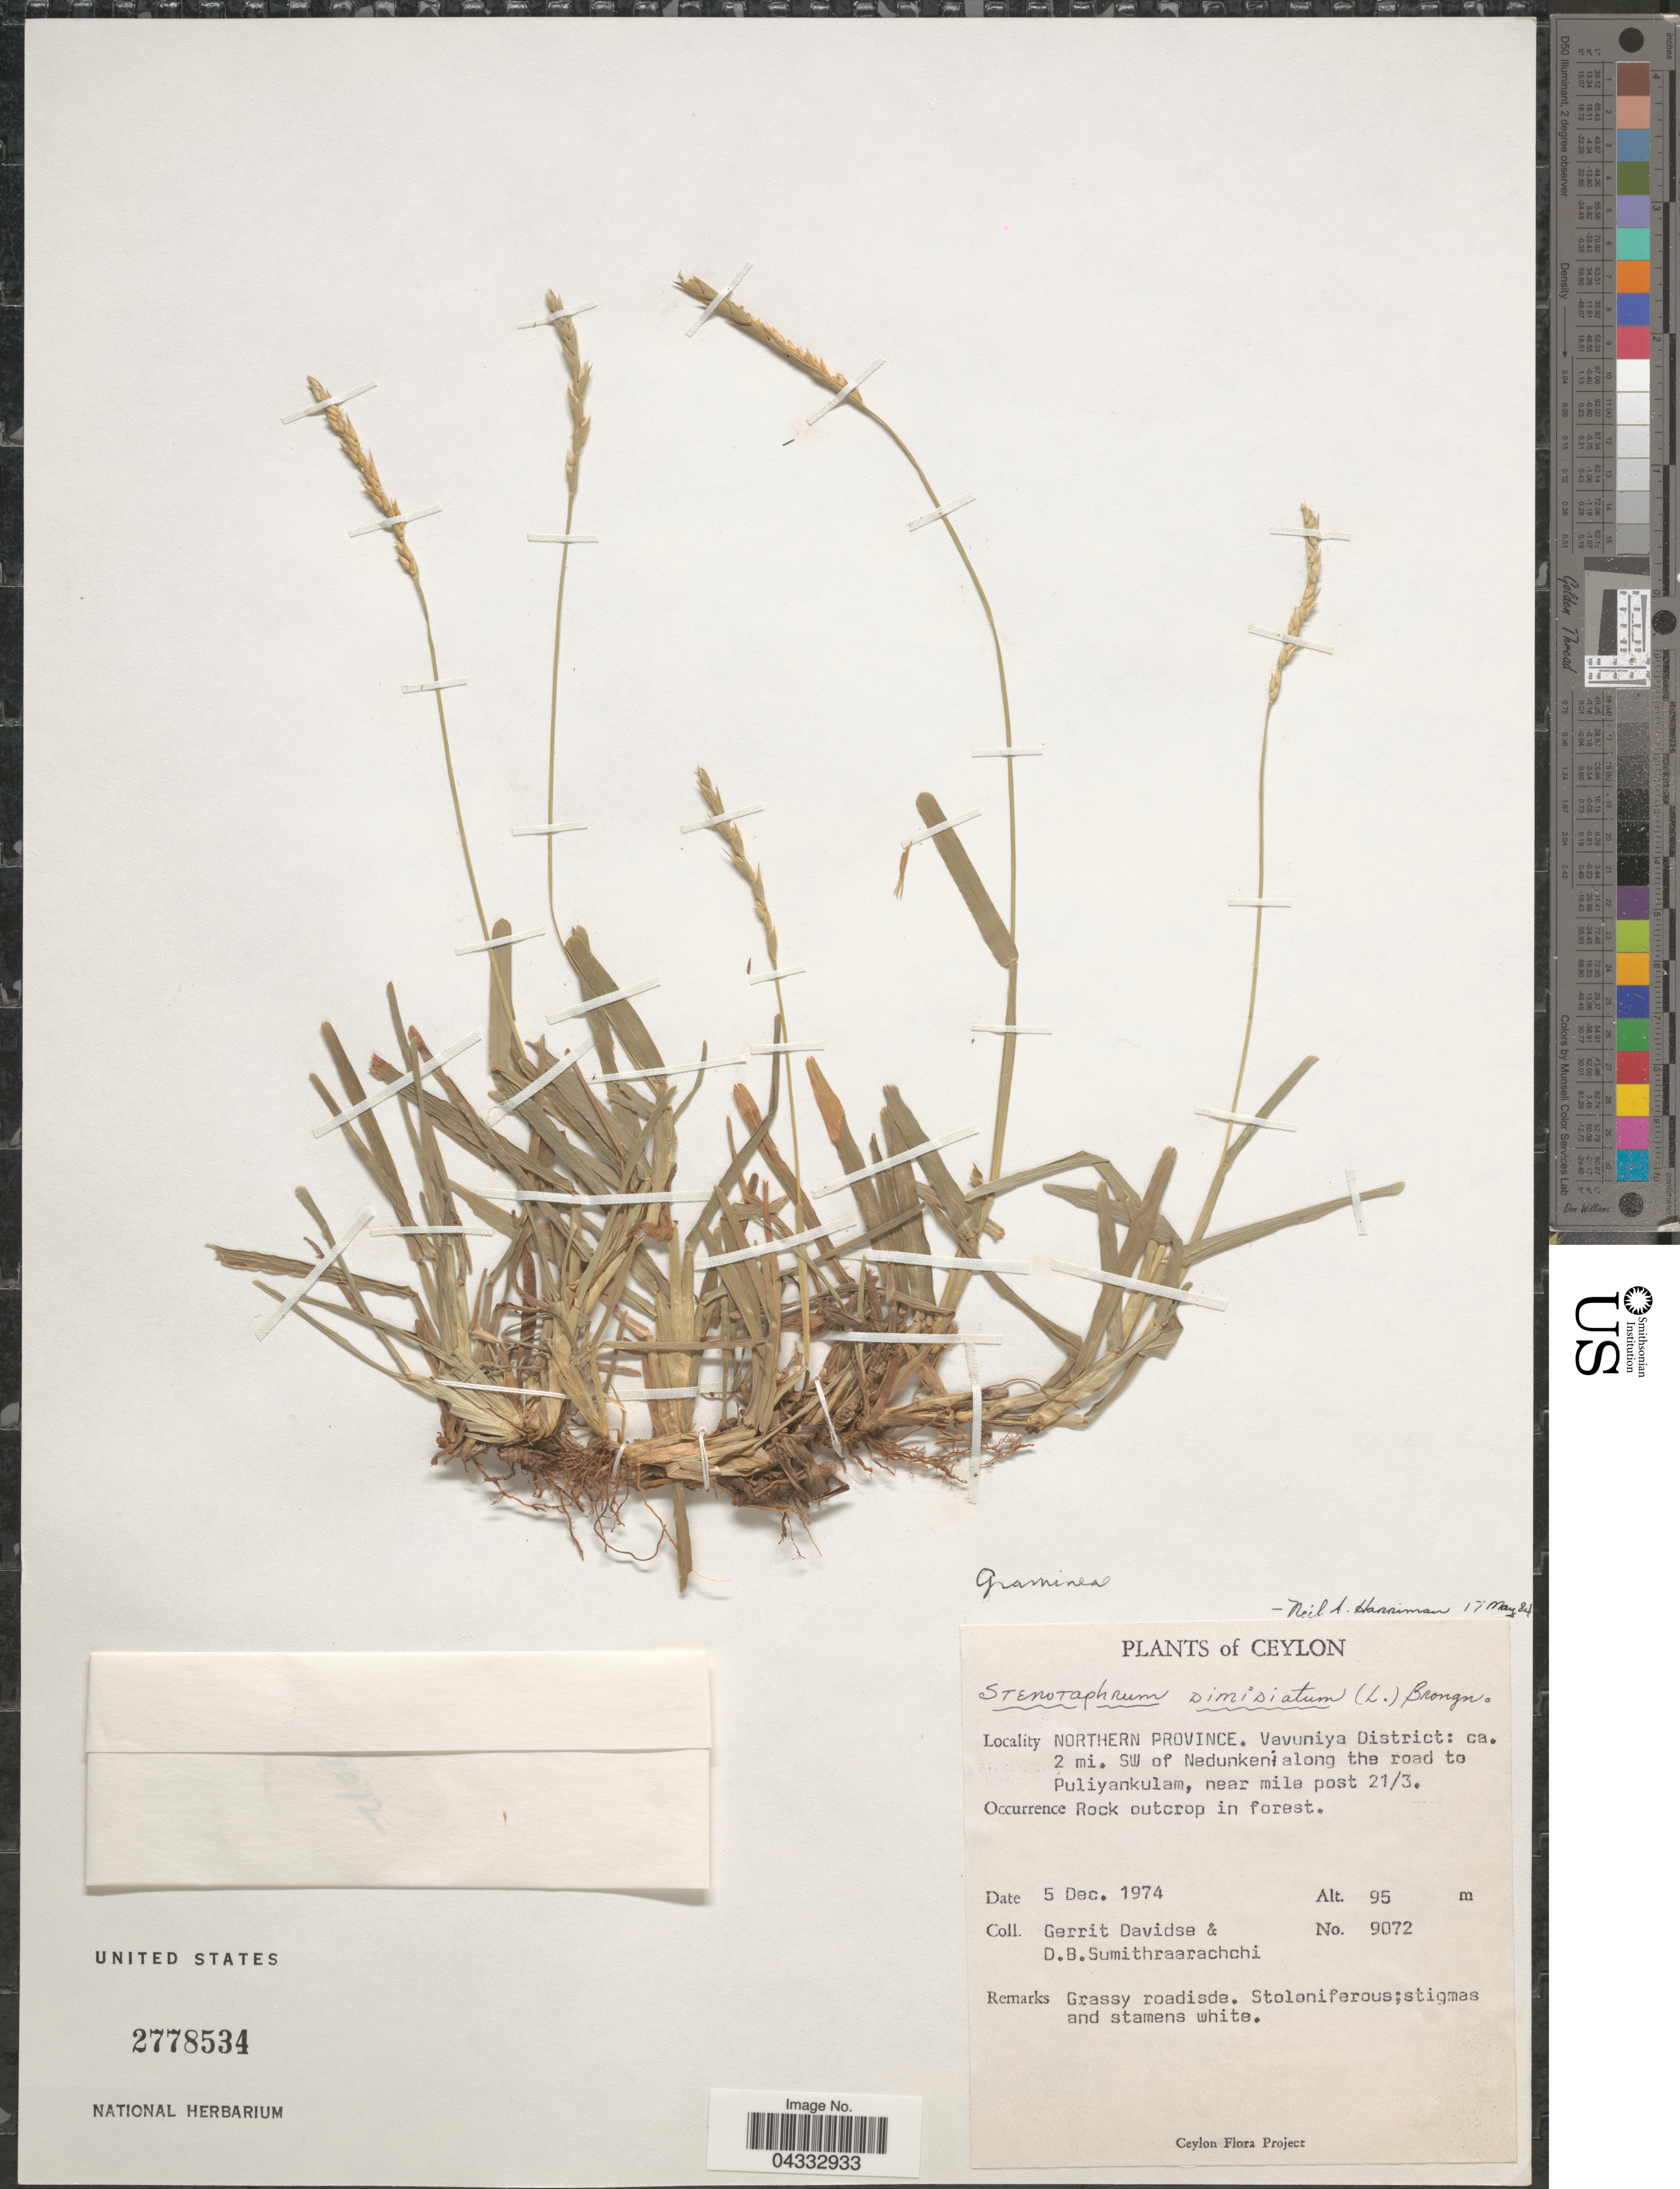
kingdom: Plantae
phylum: Tracheophyta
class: Liliopsida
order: Poales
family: Poaceae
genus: Stenotaphrum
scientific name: Stenotaphrum dimidiatum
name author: (L.) Brongn.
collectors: G. Davidse & D. B. Sumithraarachchi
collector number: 9072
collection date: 1974-12-05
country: Sri Lanka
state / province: Northern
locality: Ceylon. Vavuniya District: ca. 2 mi. SW of Nedunkeni along the road to Puliyankulam, near mile post 21/3.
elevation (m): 95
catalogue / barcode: US 2778534